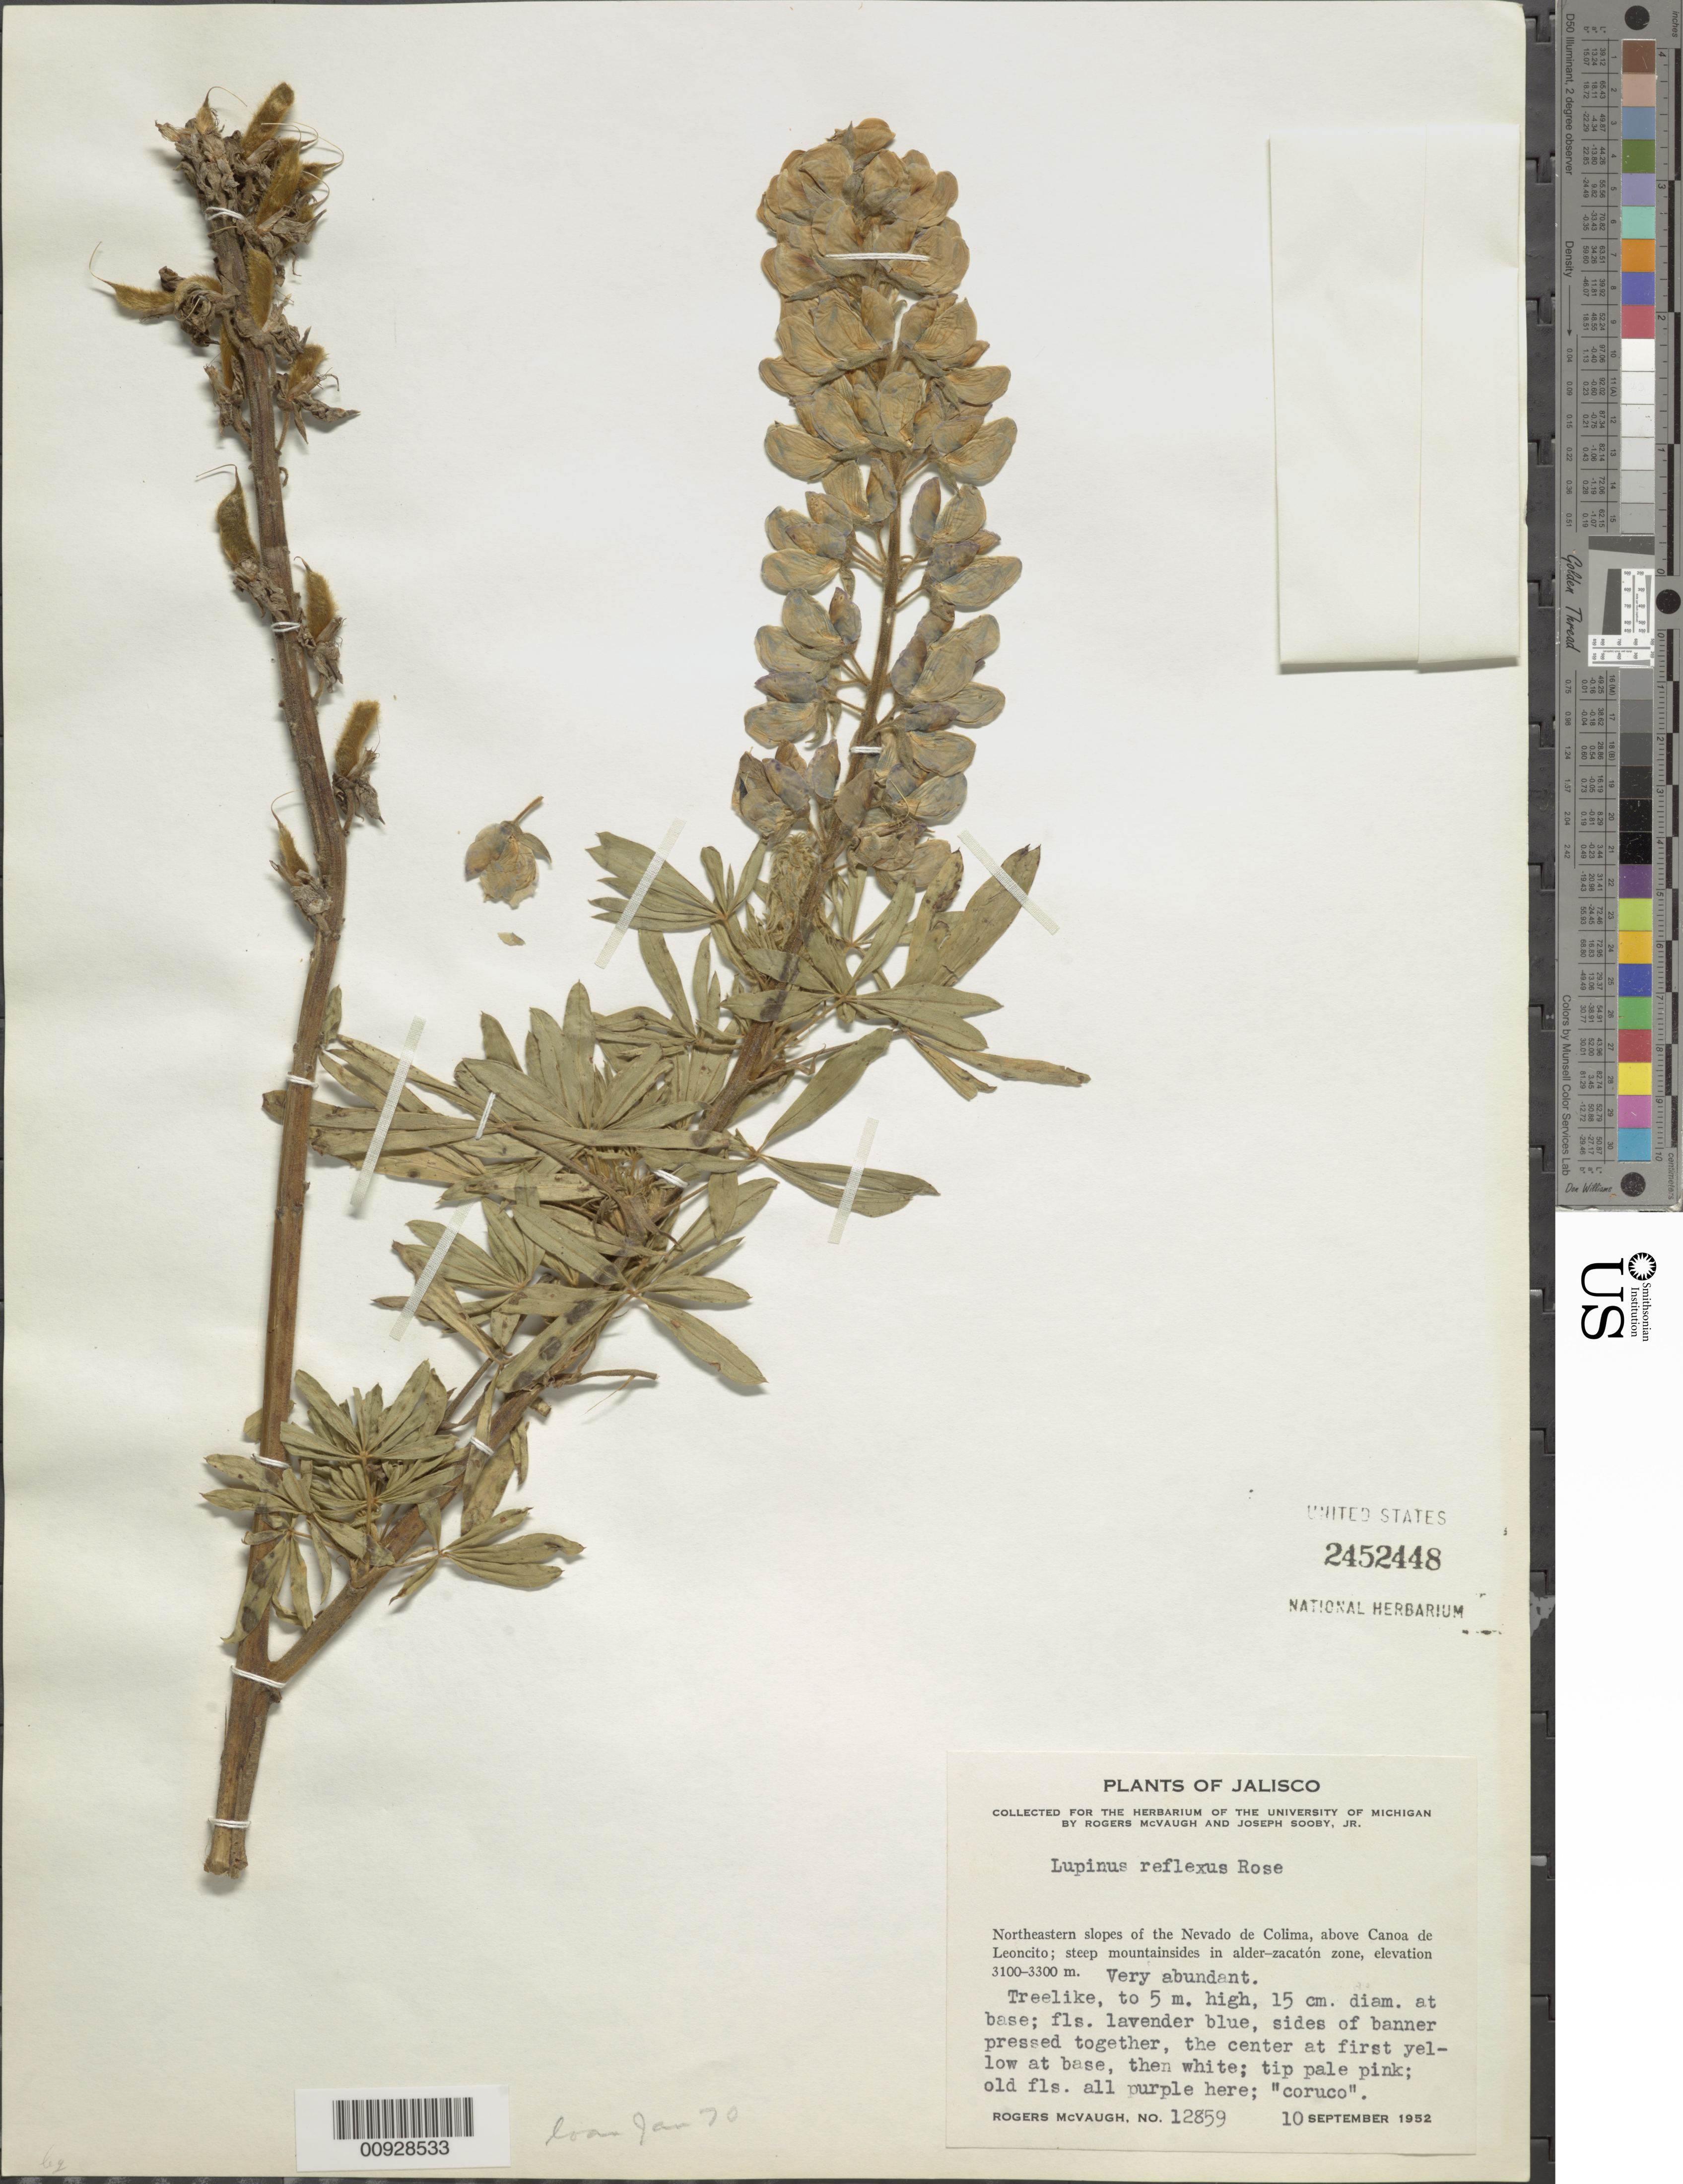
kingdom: Plantae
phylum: Tracheophyta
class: Magnoliopsida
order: Fabales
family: Fabaceae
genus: Lupinus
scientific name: Lupinus reflexus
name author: Rose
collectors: R. McVaugh & J. Sooby Jr.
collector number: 12859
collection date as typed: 10 Sep 1952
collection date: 1952-09-10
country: Mexico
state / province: Jalisco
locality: Northeastern slopes of Nevado de Colima, above Canoa de Leoncito.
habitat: Steep mountainsides in alder-zacatón zone.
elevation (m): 3300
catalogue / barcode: US 2452448